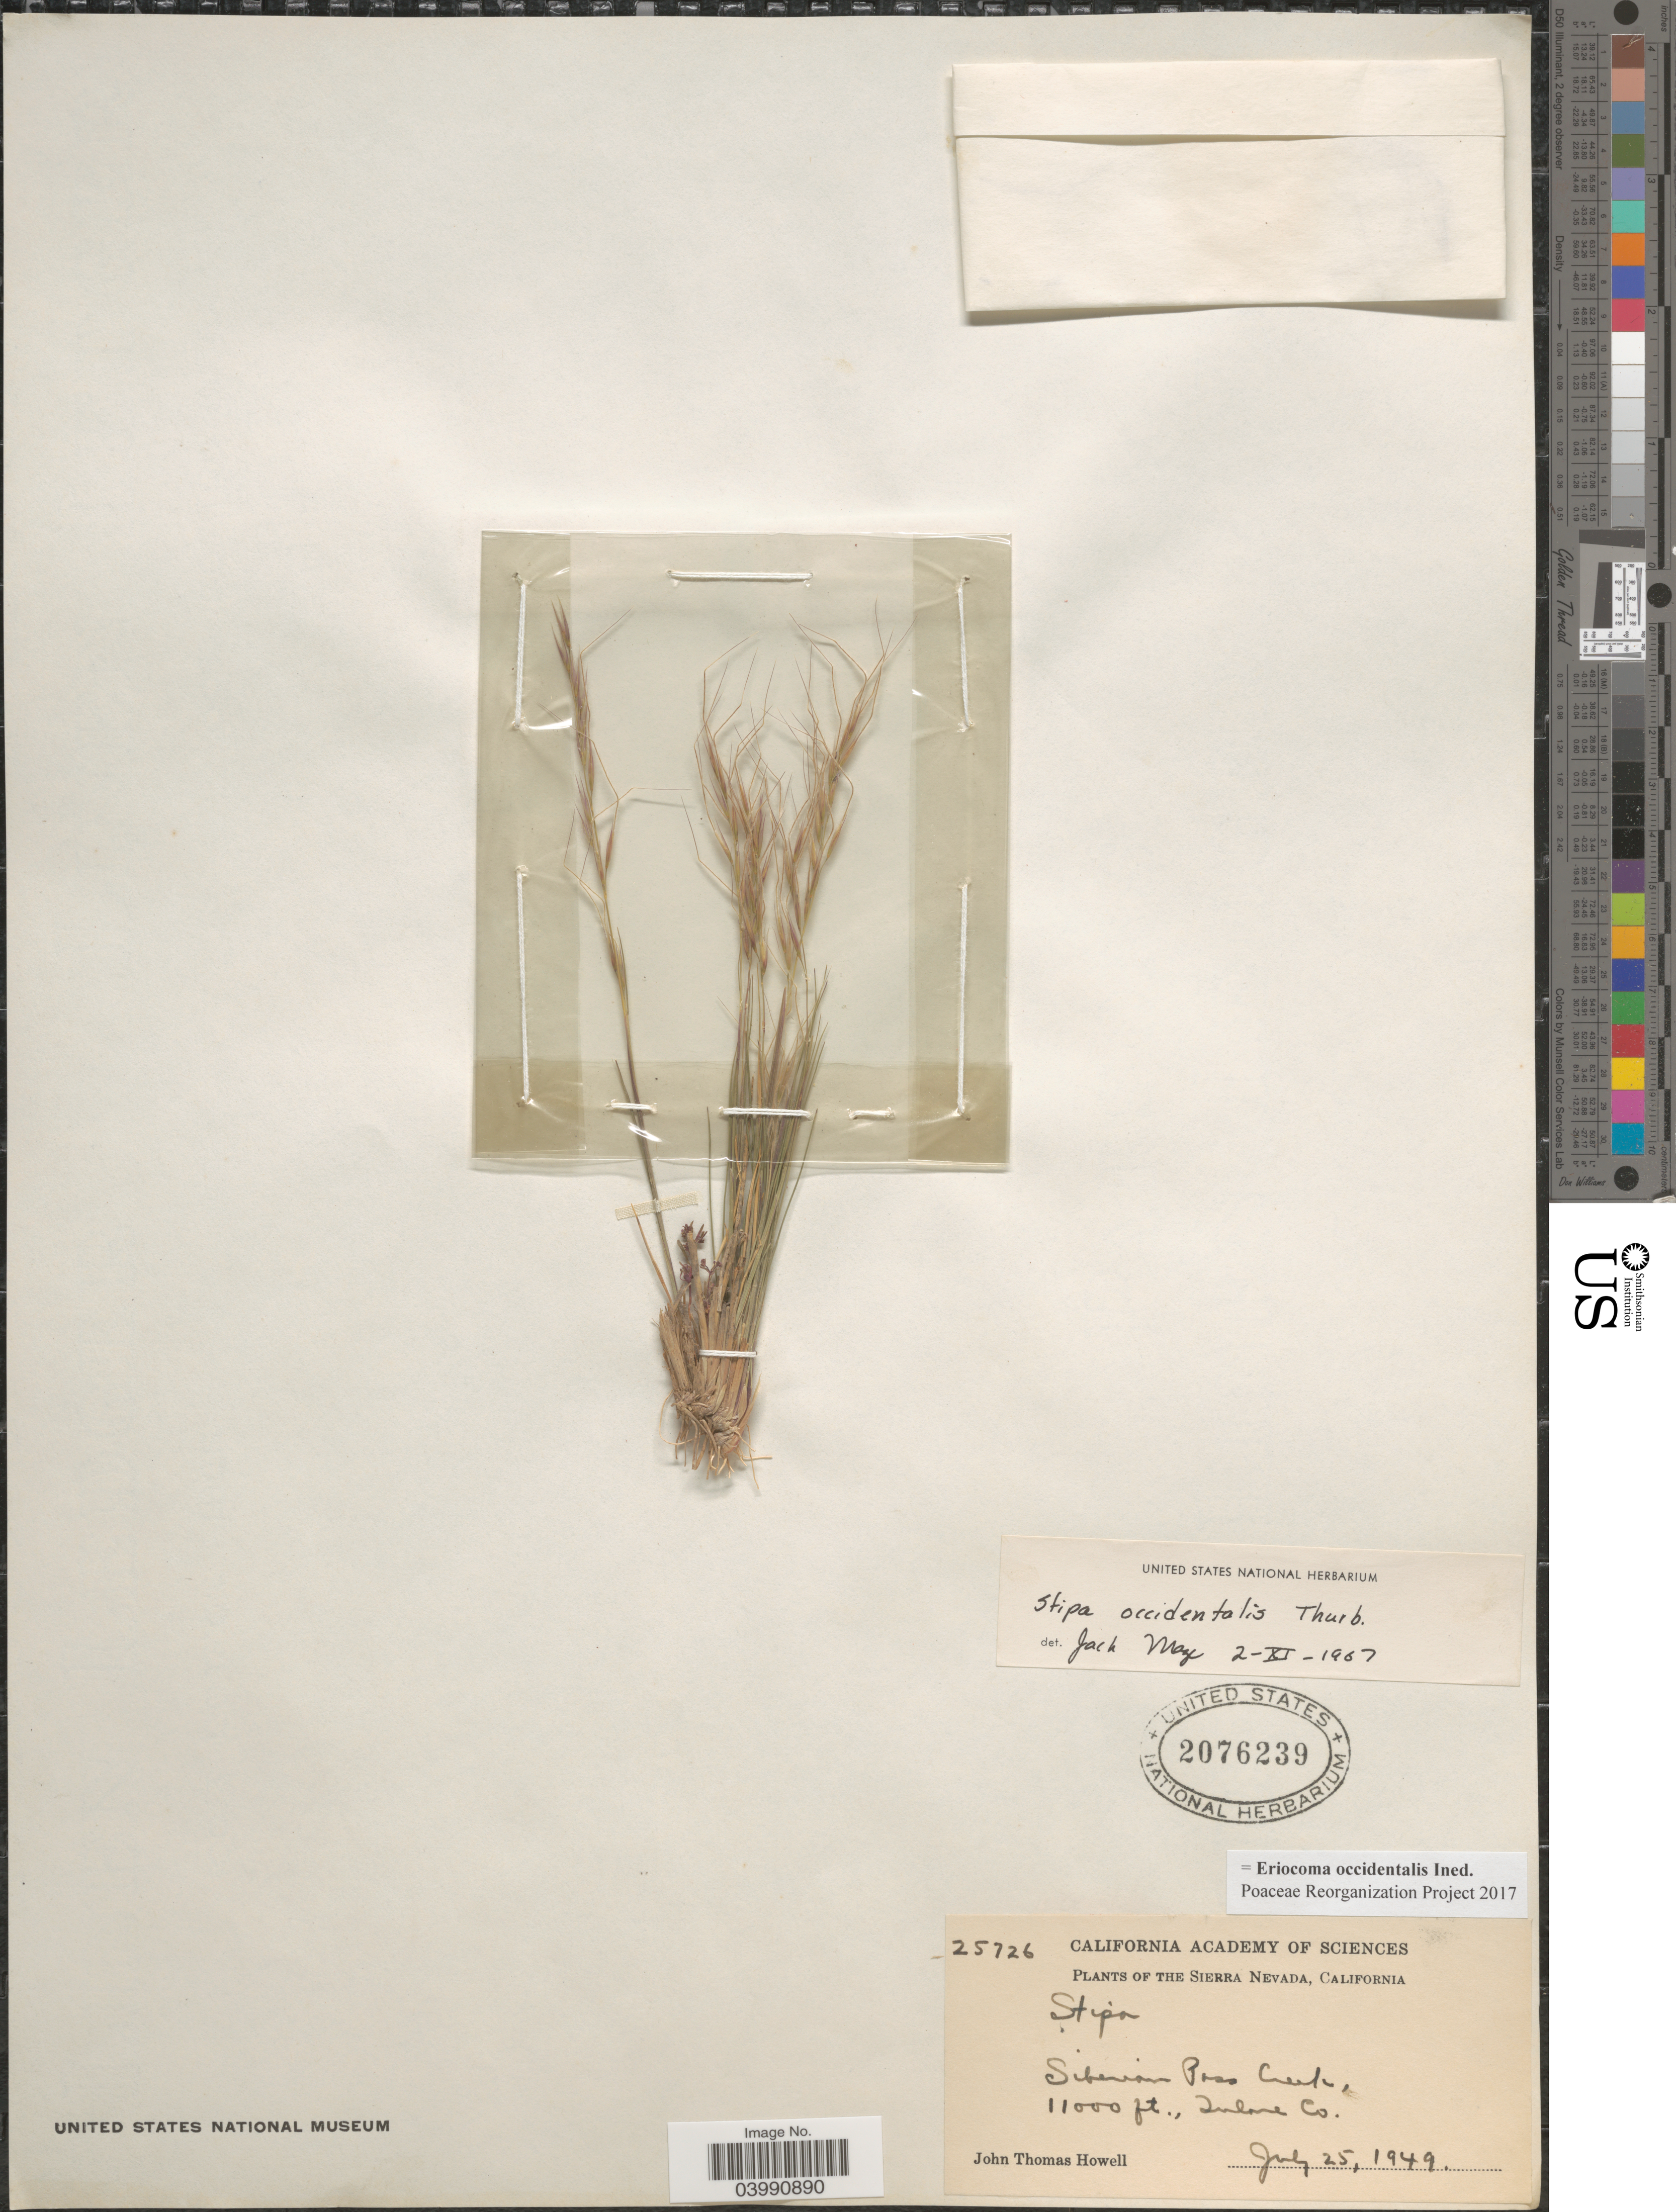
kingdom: Plantae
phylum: Tracheophyta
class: Liliopsida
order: Poales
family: Poaceae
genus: Eriocoma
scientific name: Eriocoma occidentalis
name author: (Thurb. ex S. Watson) Romasch.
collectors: J. T. Howell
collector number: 25726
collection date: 1949-07-25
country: United States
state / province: California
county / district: Tulare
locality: The Sierra Nevada. Siberian Pass Creek, Tulare Co.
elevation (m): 3353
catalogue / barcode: US 2076239